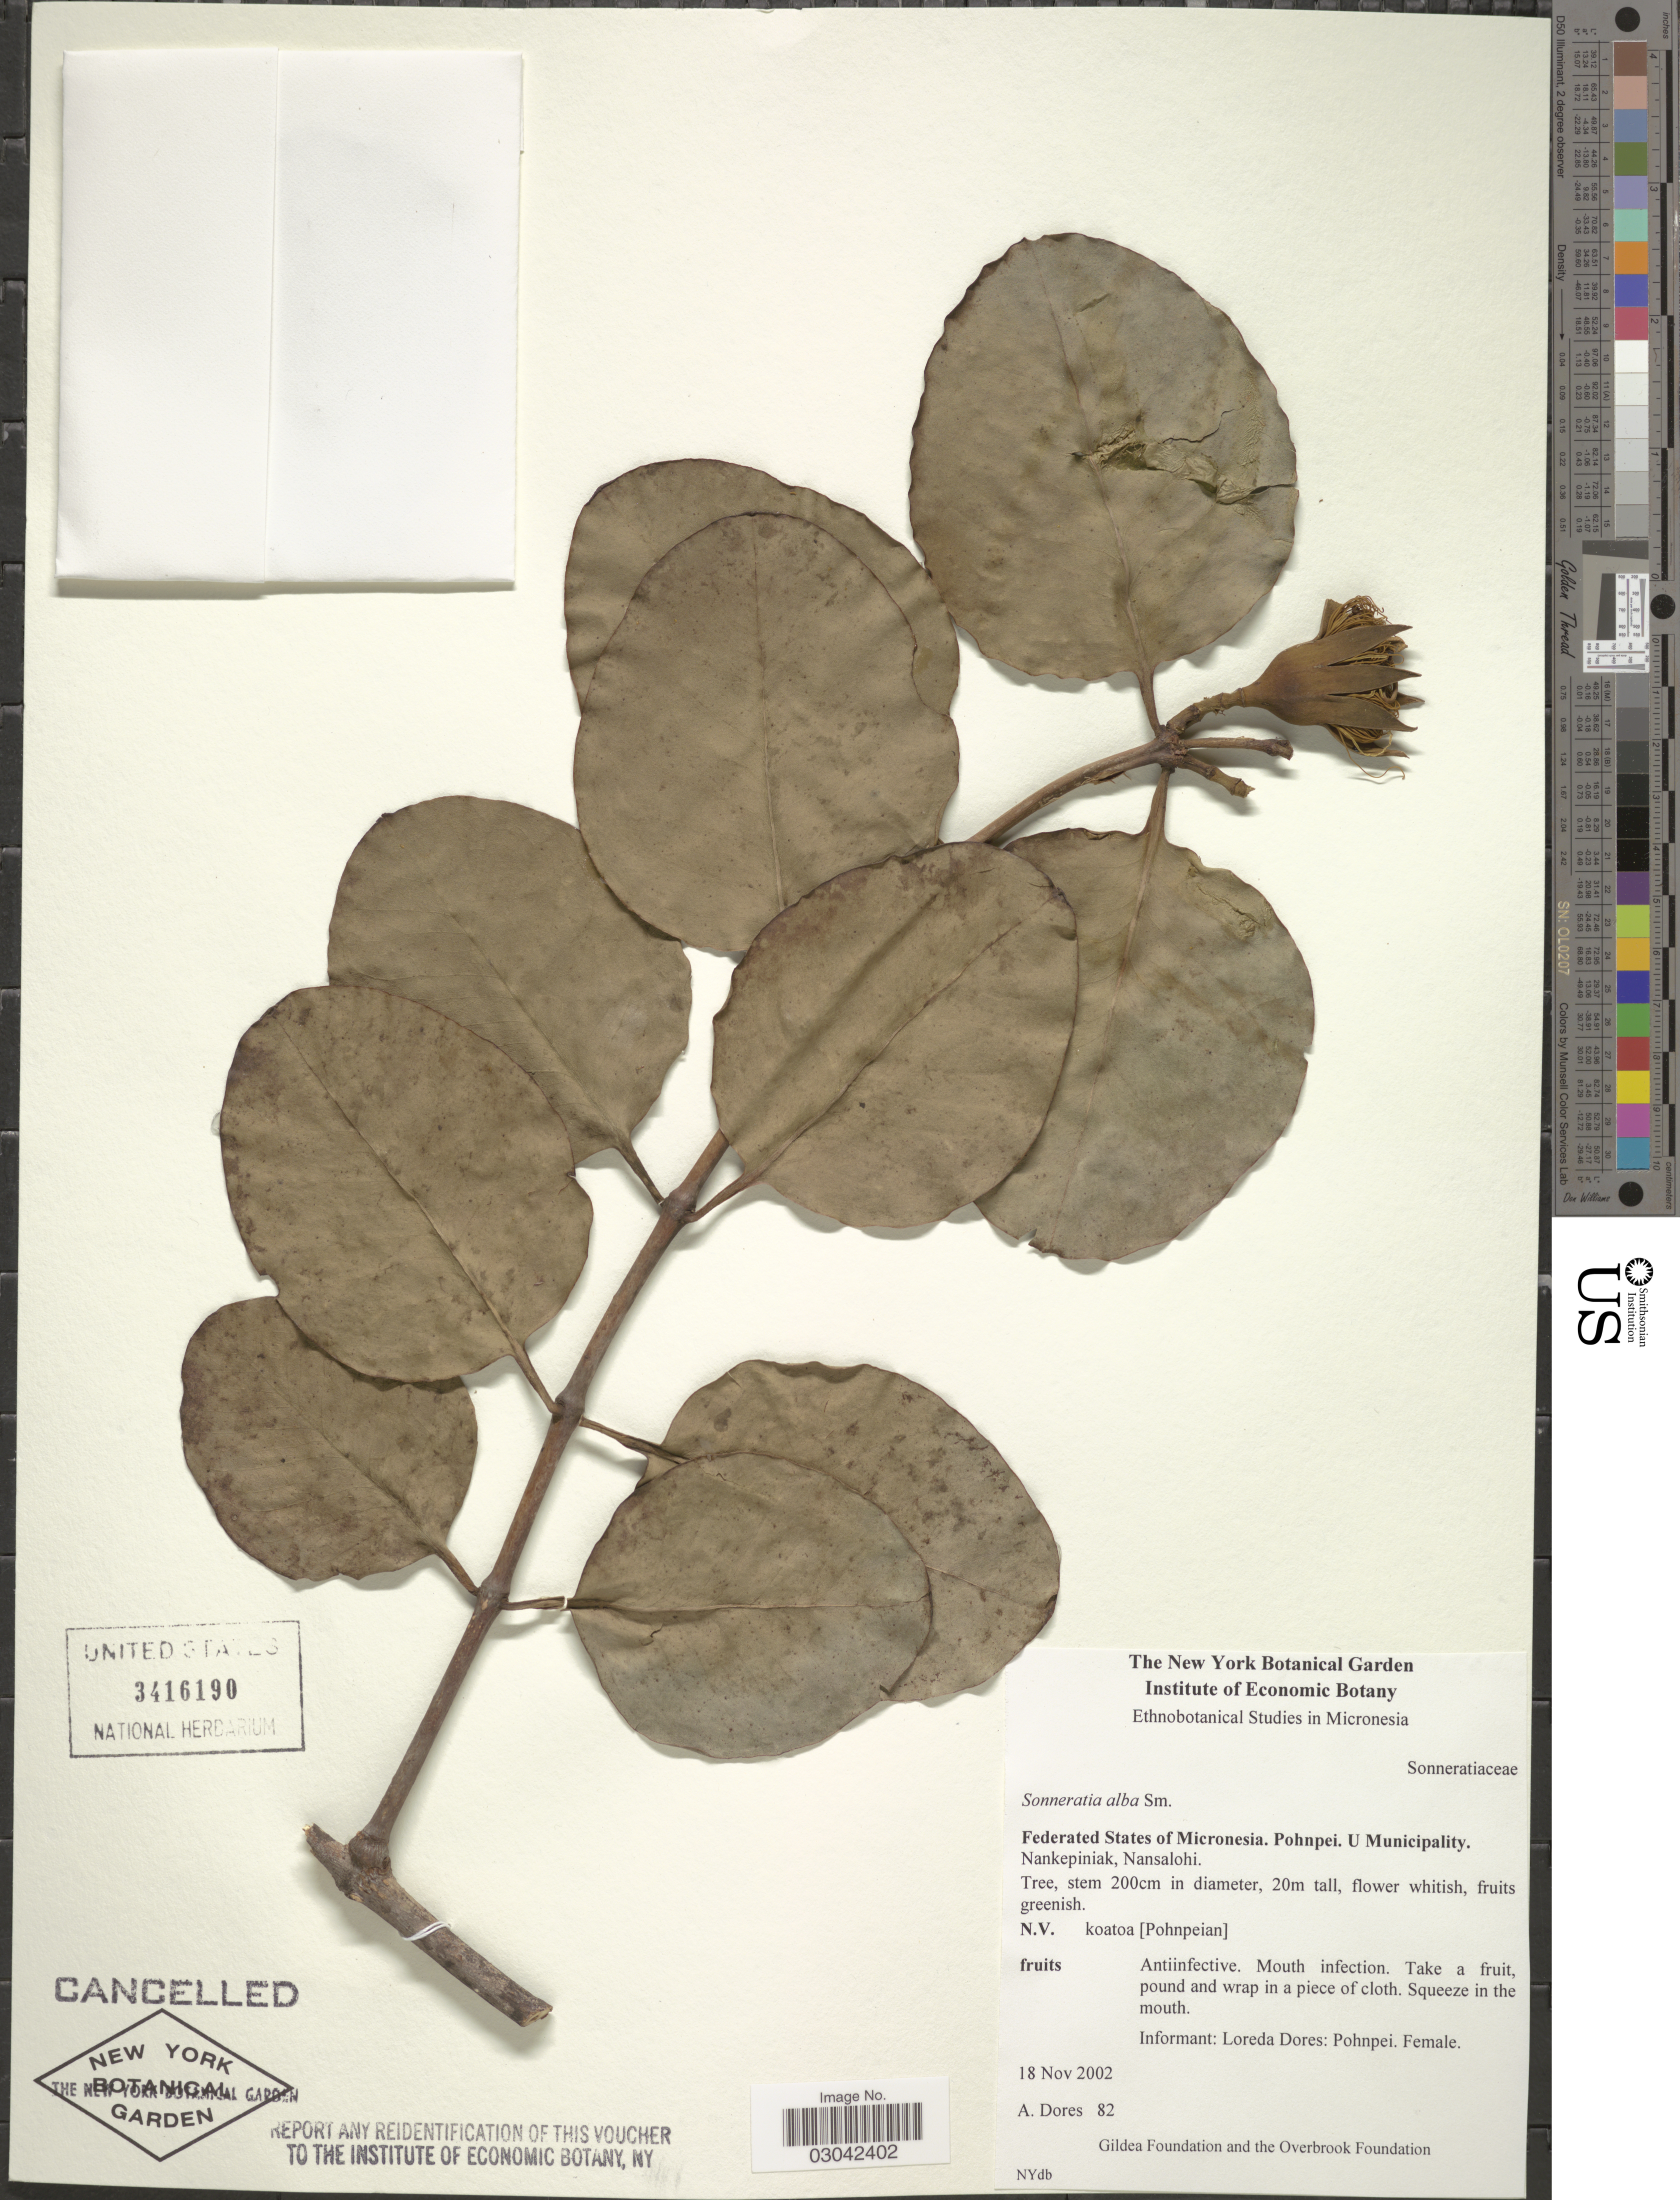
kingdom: Plantae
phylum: Tracheophyta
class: Magnoliopsida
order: Myrtales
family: Lythraceae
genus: Sonneratia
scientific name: Sonneratia alba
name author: Sm.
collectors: A. Dores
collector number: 82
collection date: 2002-11-18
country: Micronesia, Federated States of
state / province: Pohnpei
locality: U Municipality. Nankepiniak, Nansalohi.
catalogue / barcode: US 3416190